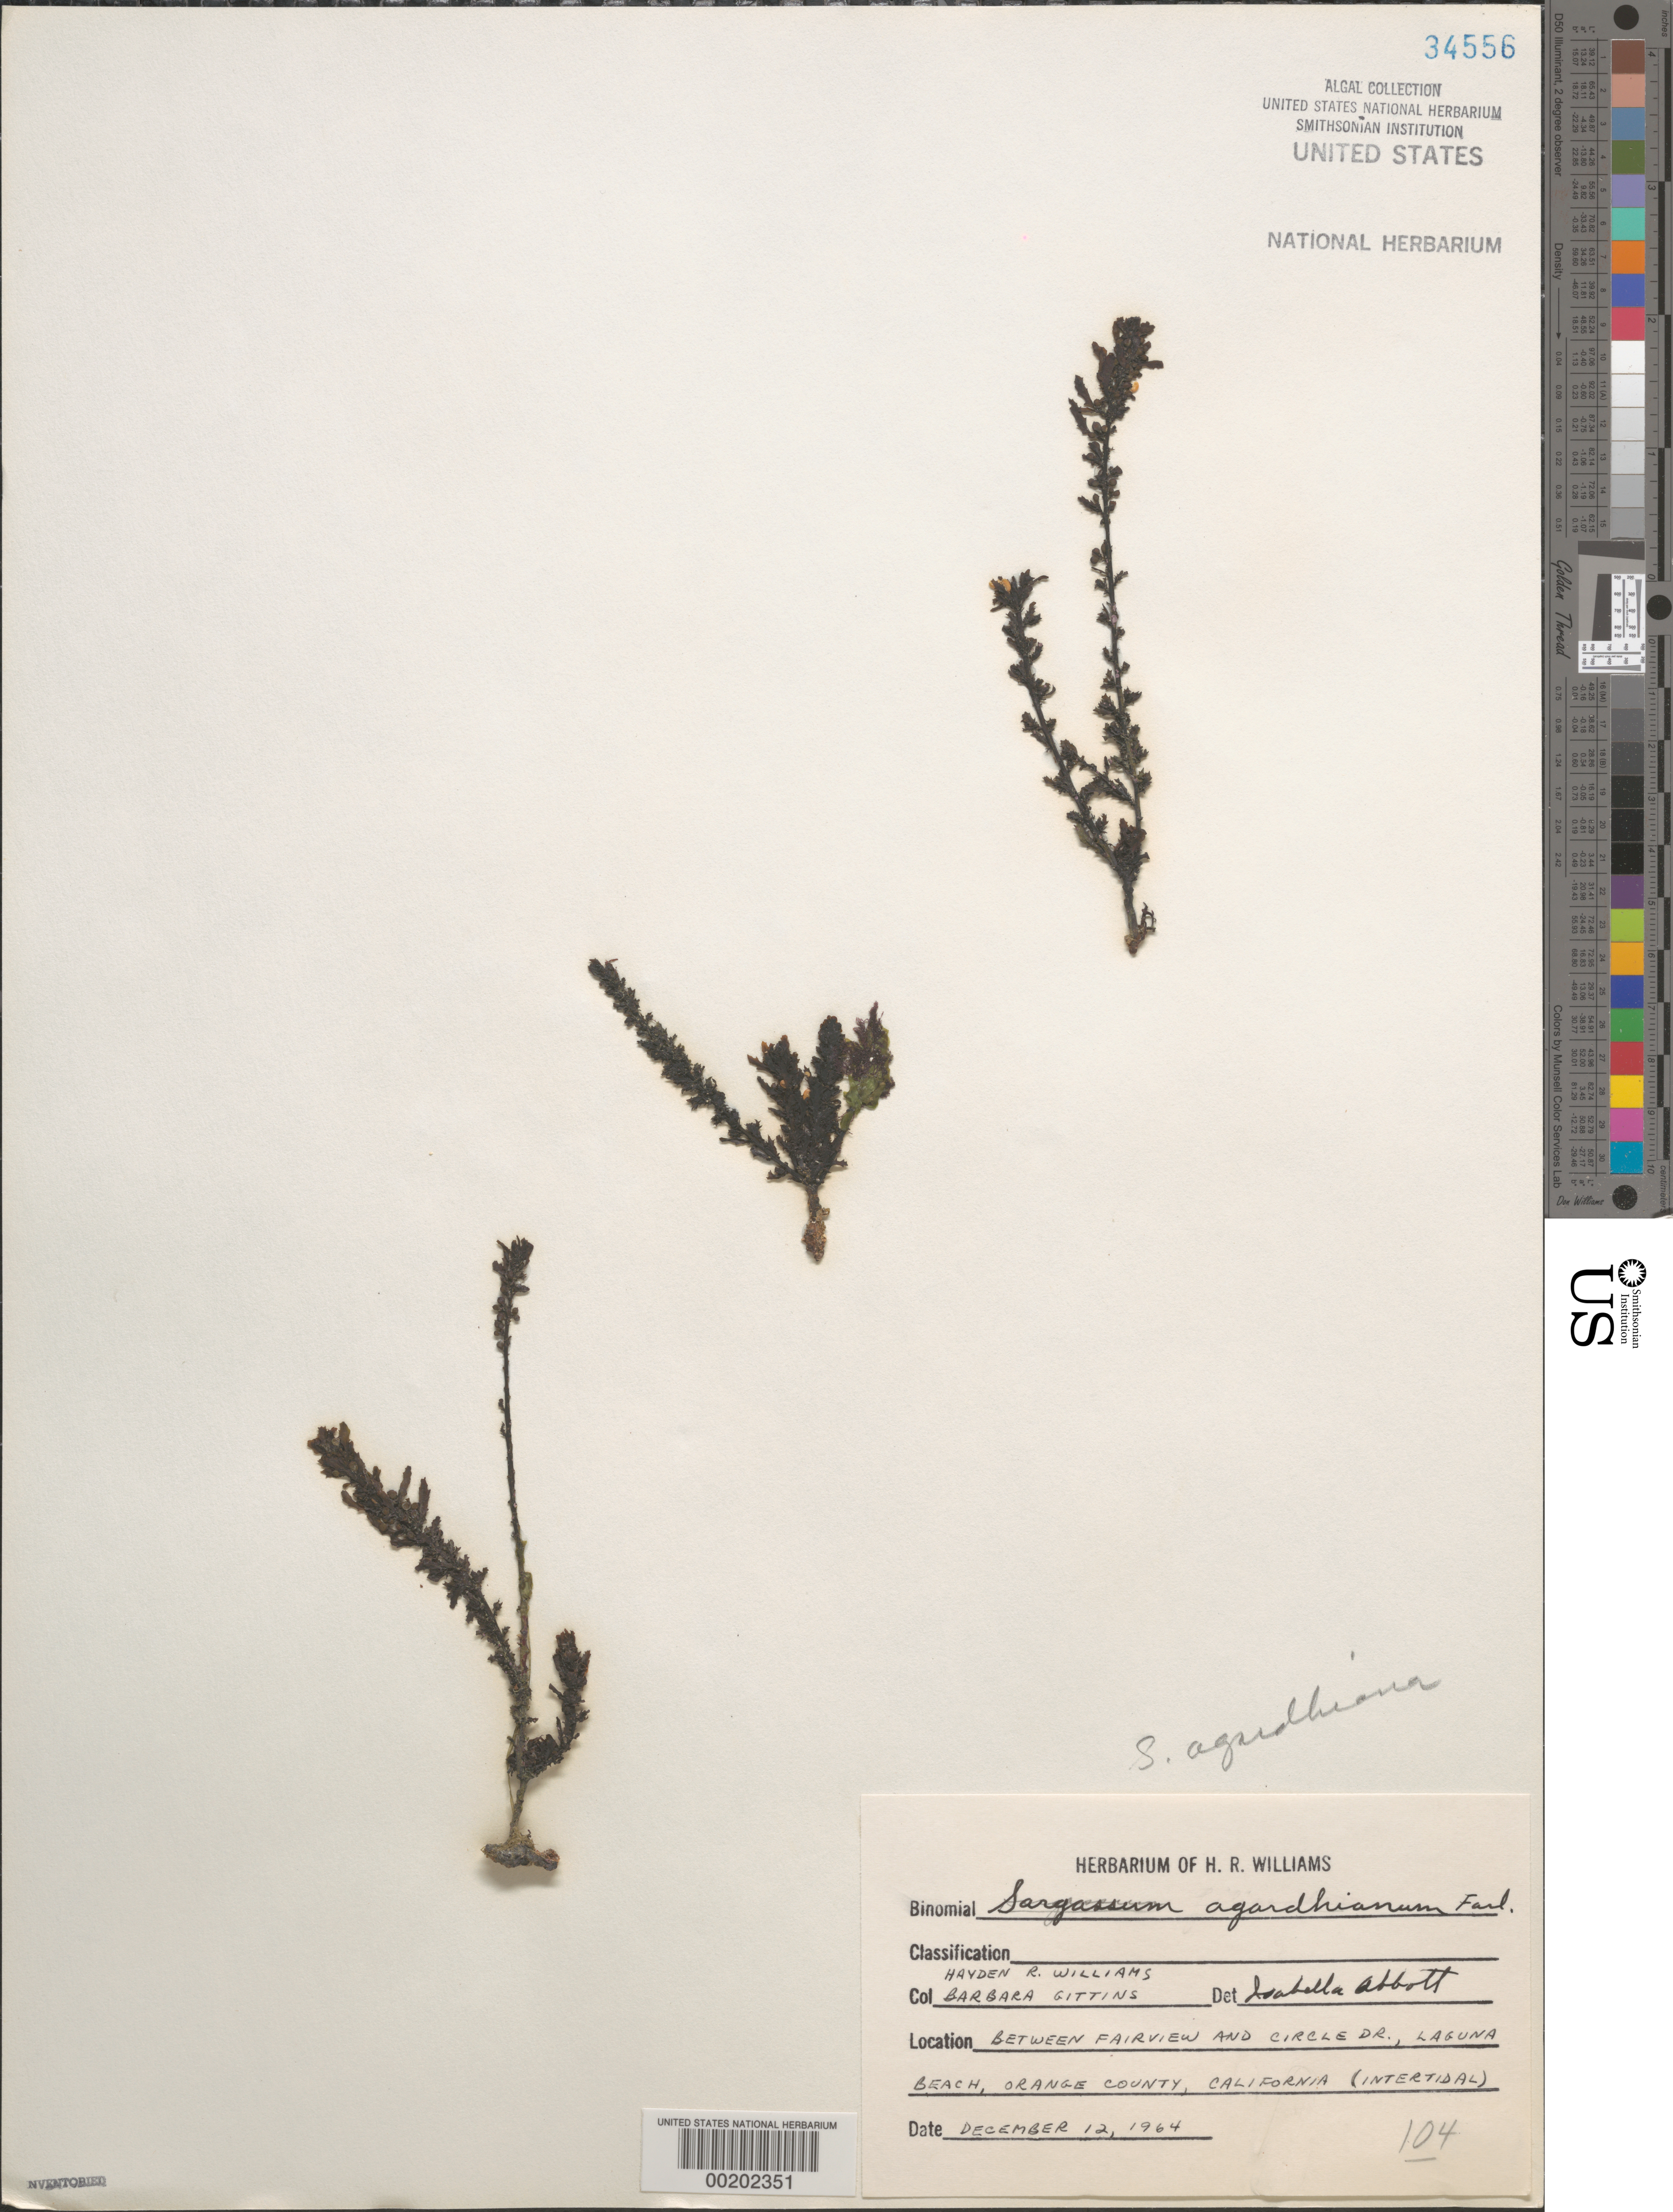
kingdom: Chromista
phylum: Ochrophyta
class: Phaeophyceae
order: Fucales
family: Sargassaceae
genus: Sargassum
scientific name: Sargassum agardhianum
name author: Farl. in J. Agardh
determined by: Abbott, Isabella A.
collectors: H. R. Williams & B. Gittins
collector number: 104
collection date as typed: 12 Dec 1964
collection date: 1964-12-12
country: United States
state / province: California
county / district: Orange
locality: Laguna Beach, between Fairview and Circle Drive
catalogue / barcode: US 34556